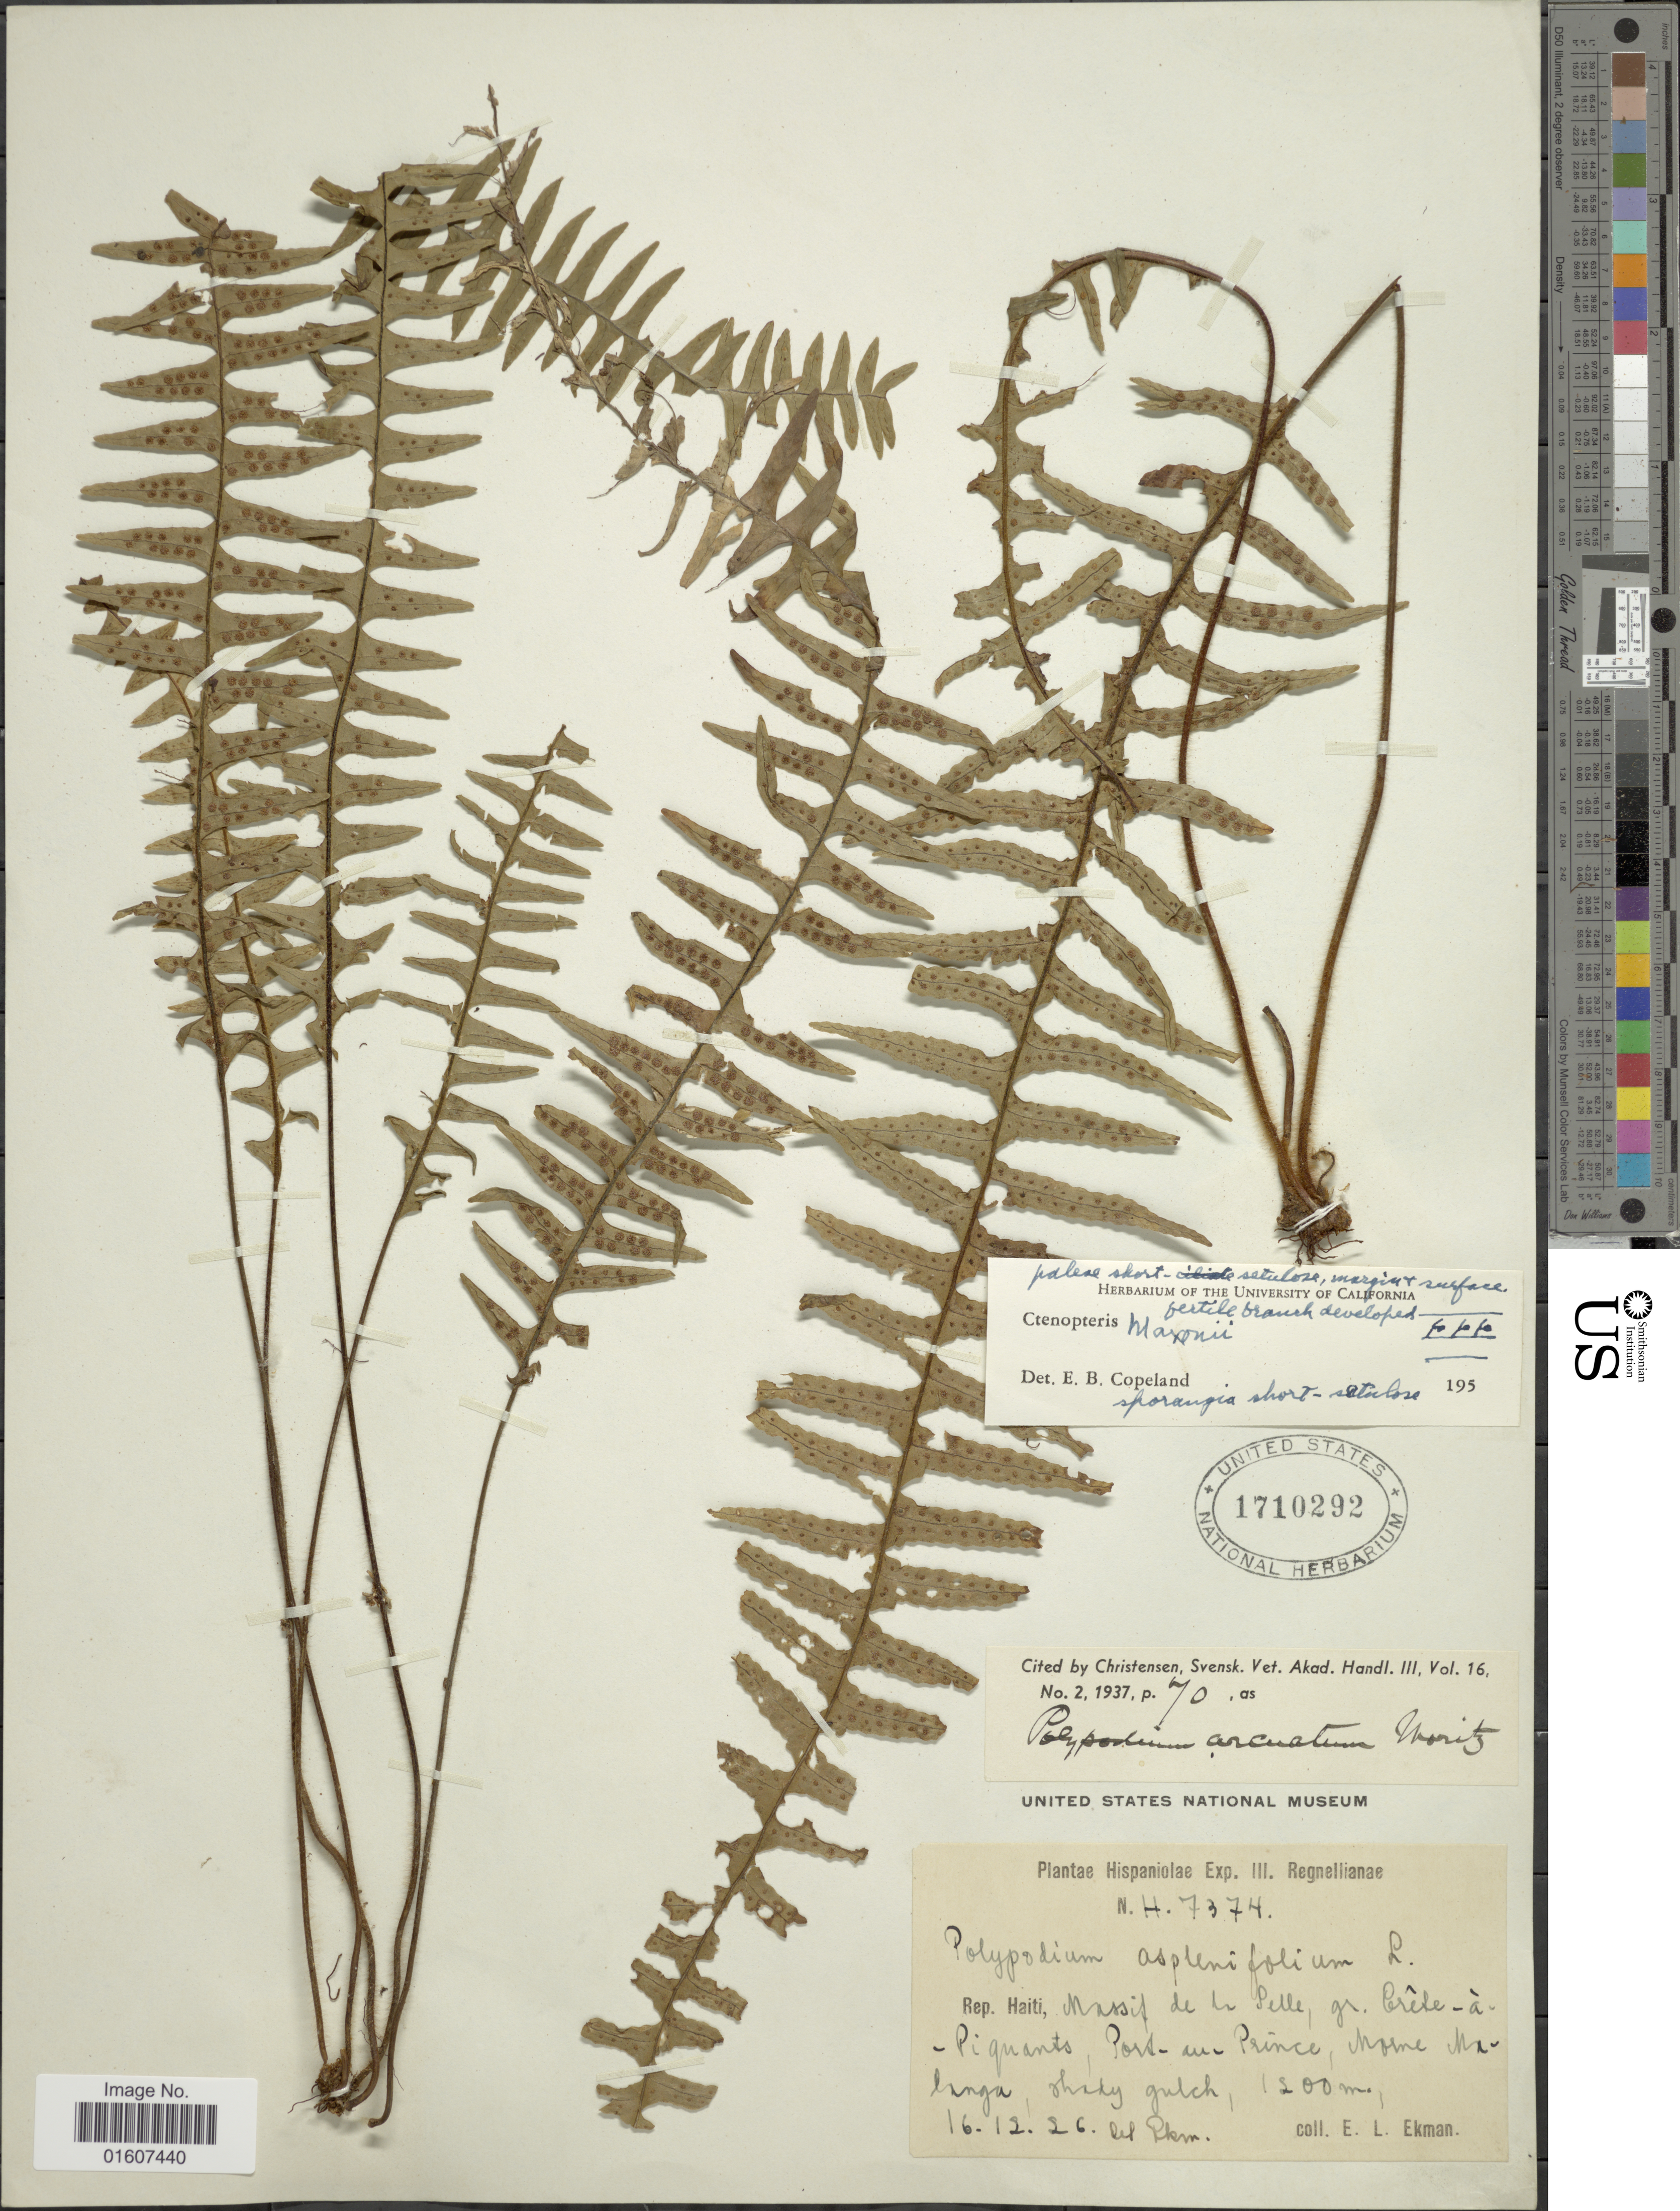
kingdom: Plantae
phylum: Tracheophyta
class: Polypodiopsida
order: Polypodiales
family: Polypodiaceae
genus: Terpsichore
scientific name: Terpsichore chrysleri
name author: (Copel.) A.R. Sm.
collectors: E. L. Ekman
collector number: H7374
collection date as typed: Transcribed d/m/y: 16/12/26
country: Haiti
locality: Massif de la Selle, gr. Crête-à-Piquants, Port-au-Prince, Morne Malanga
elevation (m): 1200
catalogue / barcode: US 1710292